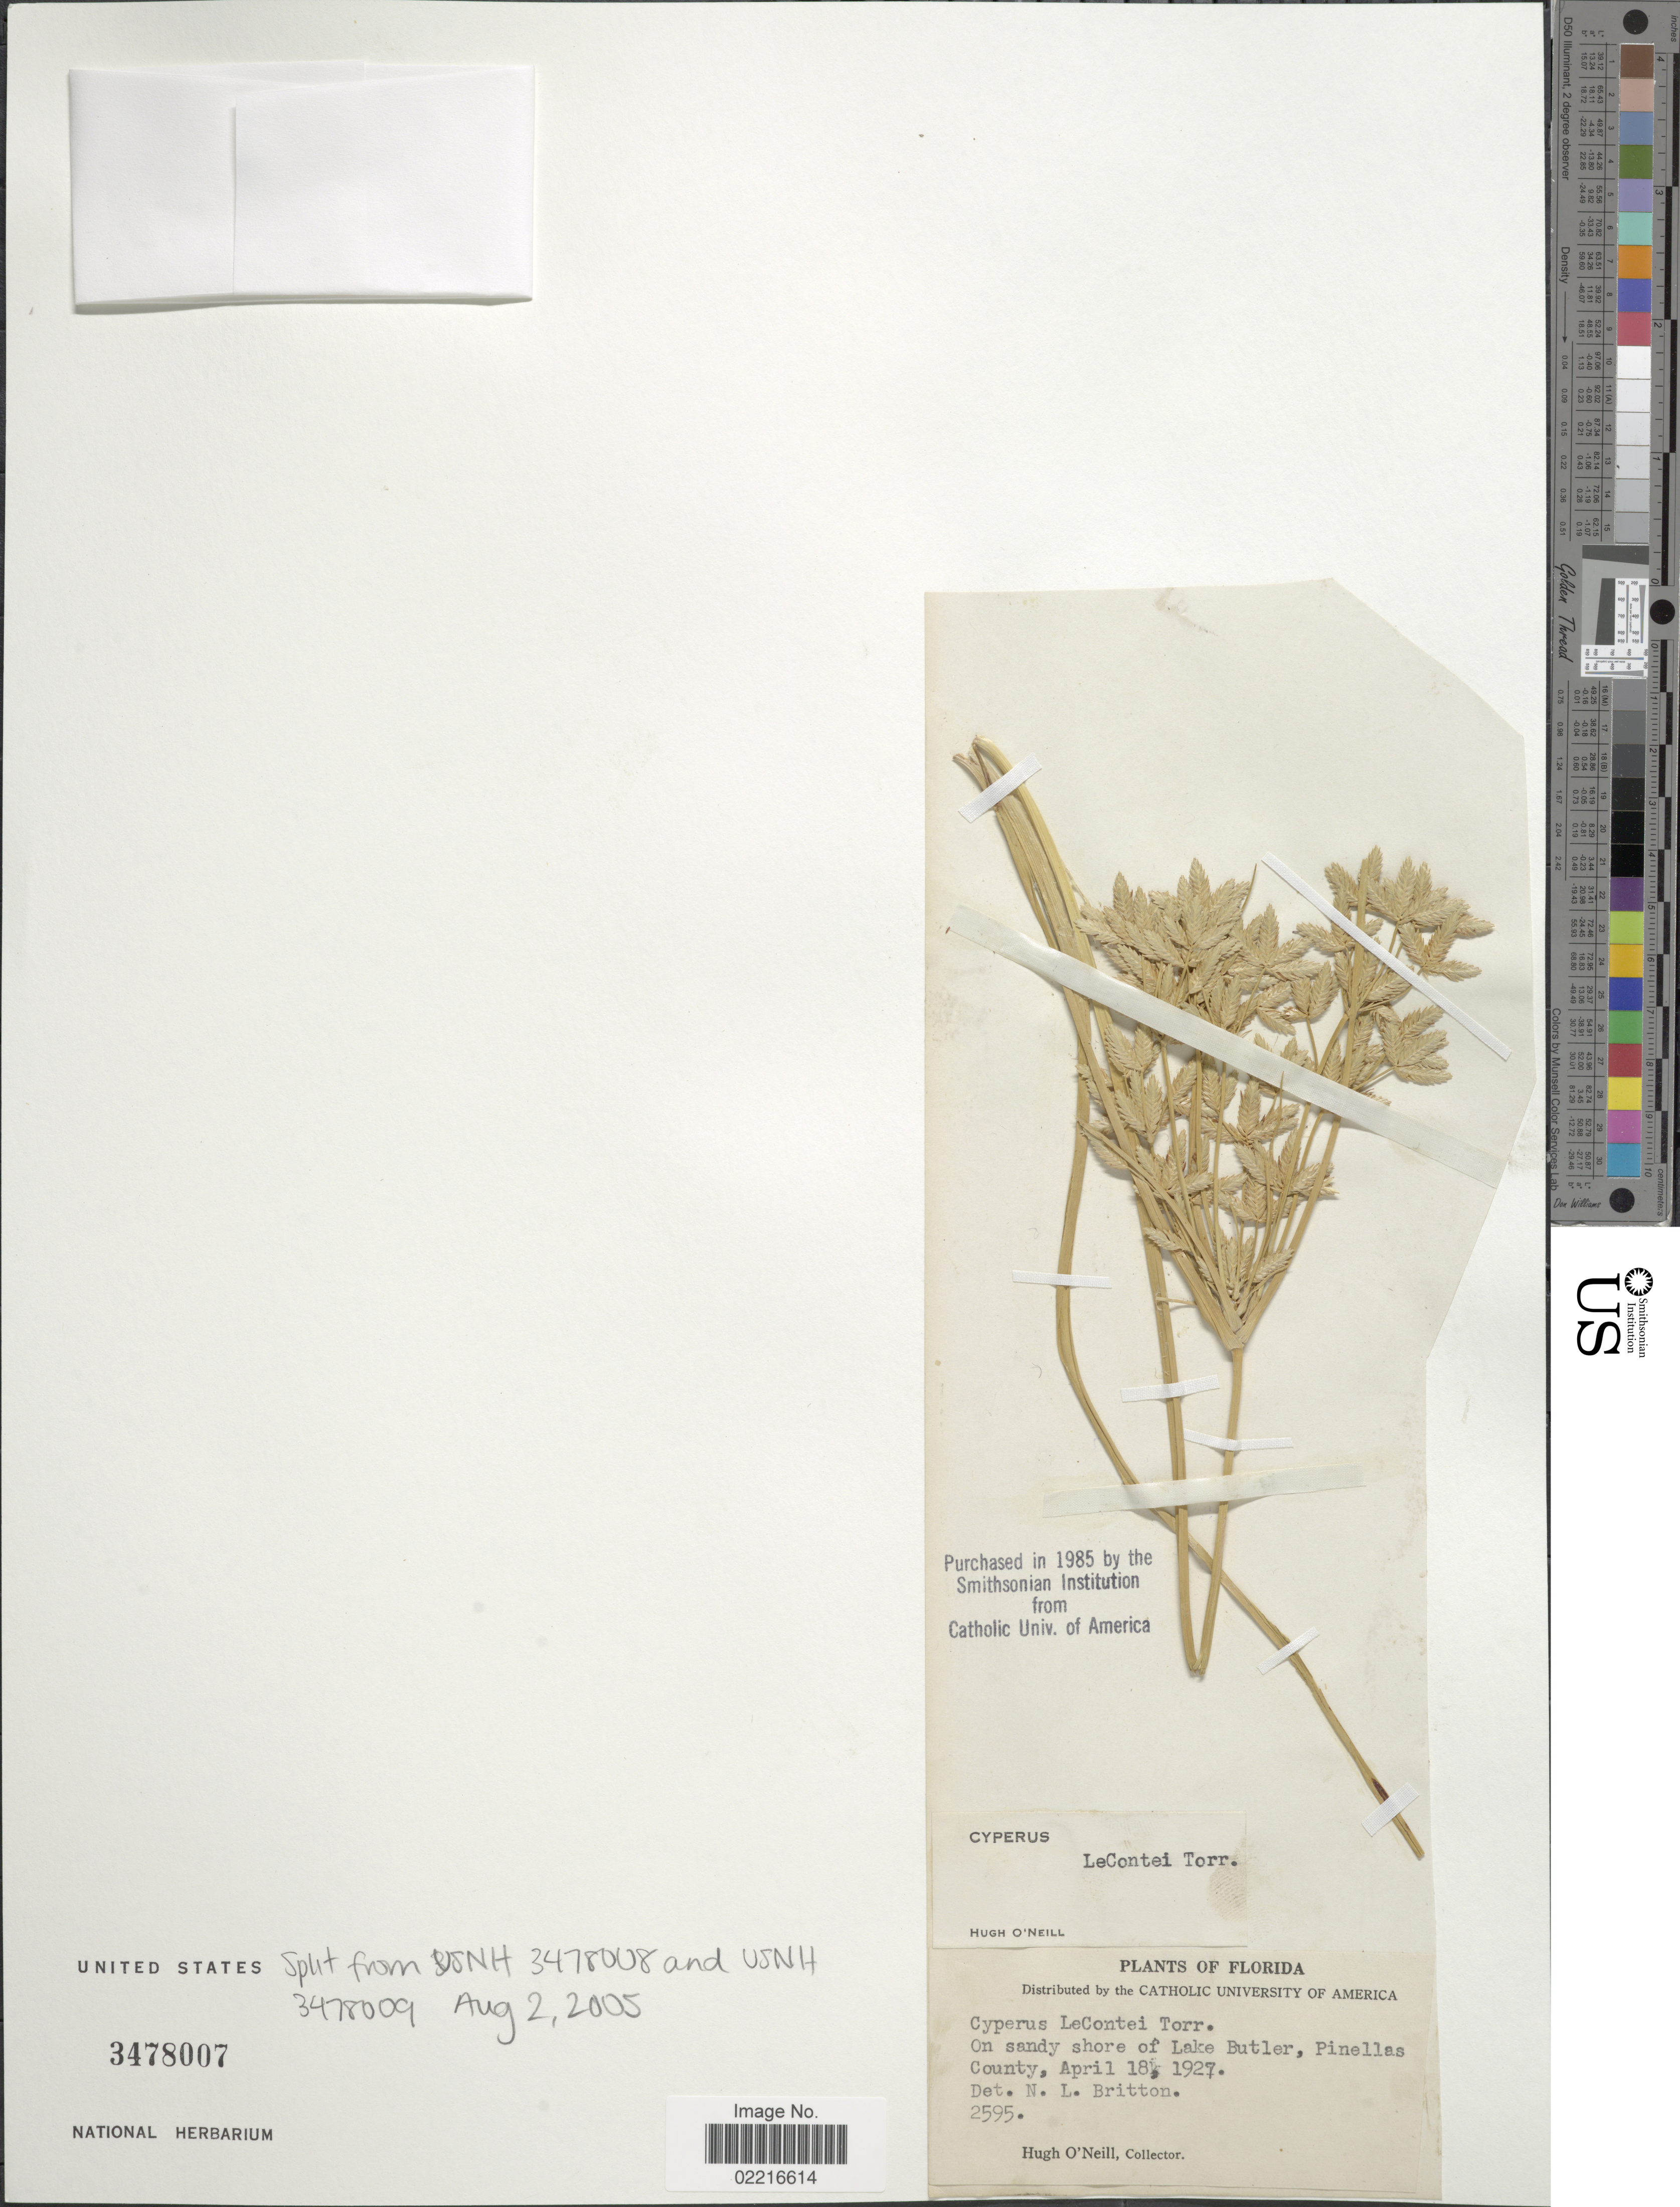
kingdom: Plantae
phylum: Tracheophyta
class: Liliopsida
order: Poales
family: Cyperaceae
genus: Cyperus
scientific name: Cyperus lecontei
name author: Torr. ex Steud.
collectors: H. O'Neill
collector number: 2595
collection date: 1927-04-18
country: United States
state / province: Florida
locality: Lake Butler, Pinellas County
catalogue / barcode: US 3478007